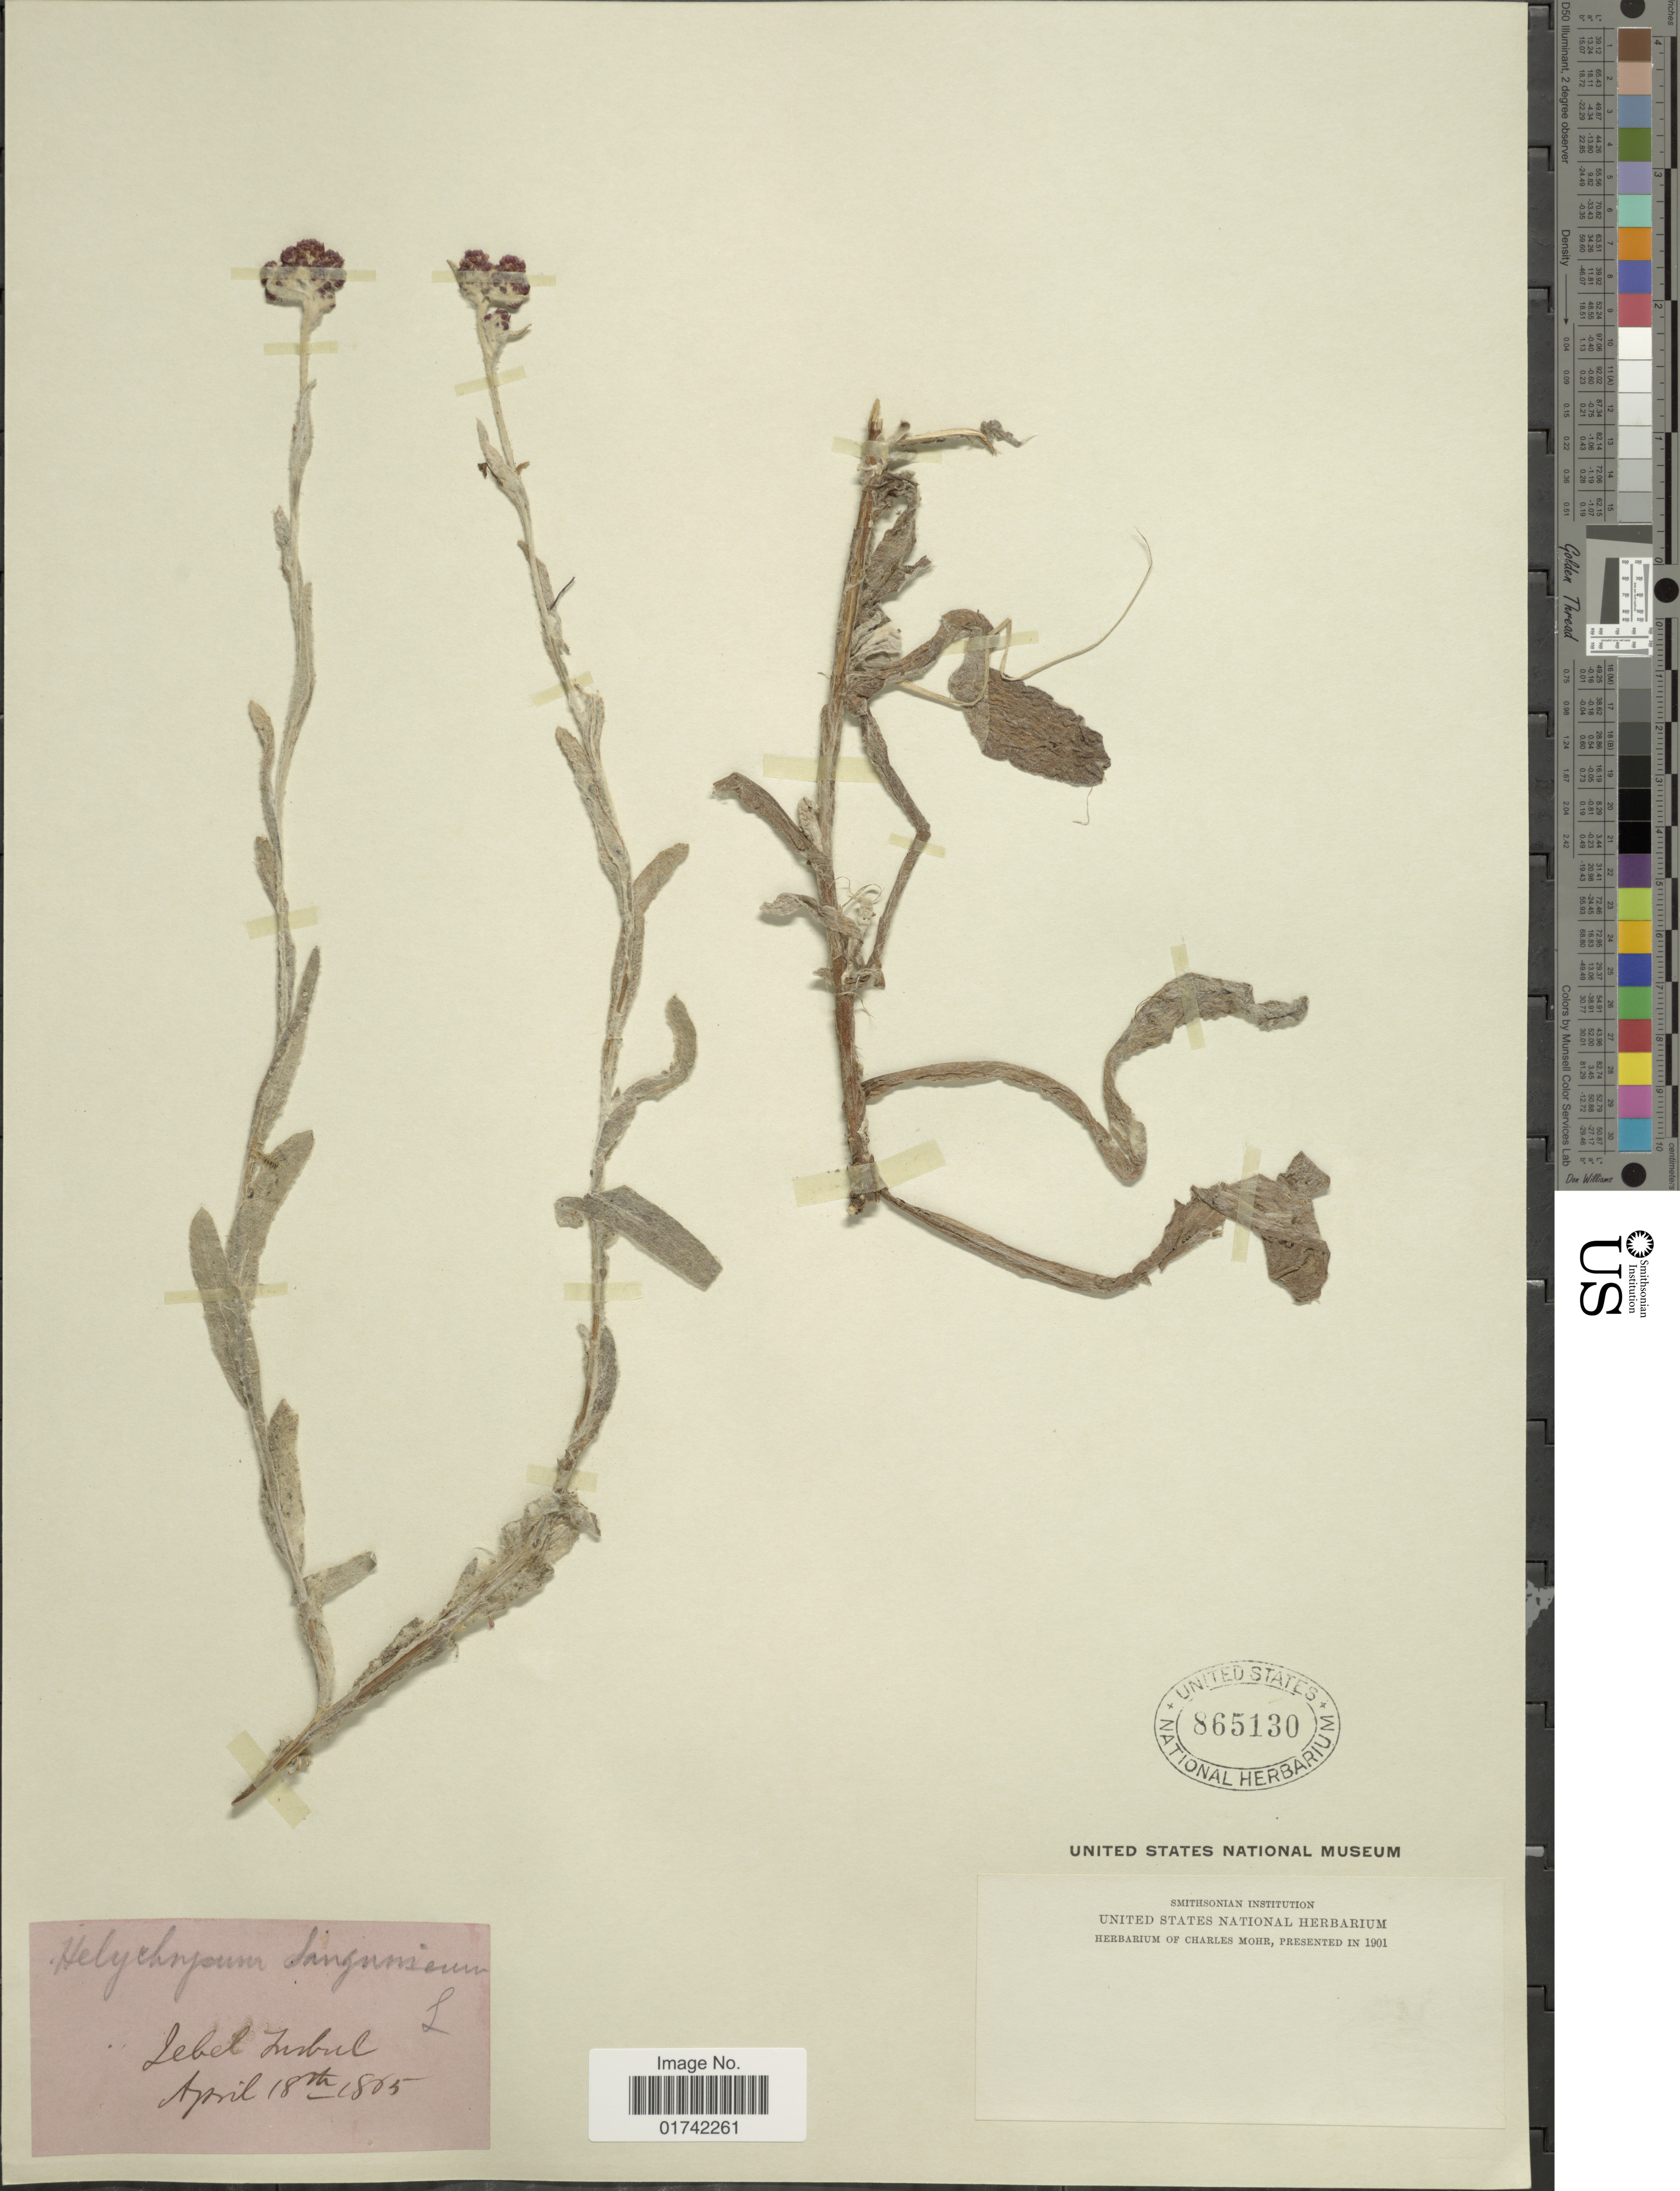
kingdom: Plantae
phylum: Tracheophyta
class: Magnoliopsida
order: Asterales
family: Asteraceae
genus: Helichrysum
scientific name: Helichrysum lanuginosum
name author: Humbert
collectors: ex herb. Charles Mohr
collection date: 1805-04-18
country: Lebanon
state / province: Liban-Nord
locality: Lebel Zinbul [interpreted]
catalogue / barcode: US 865130